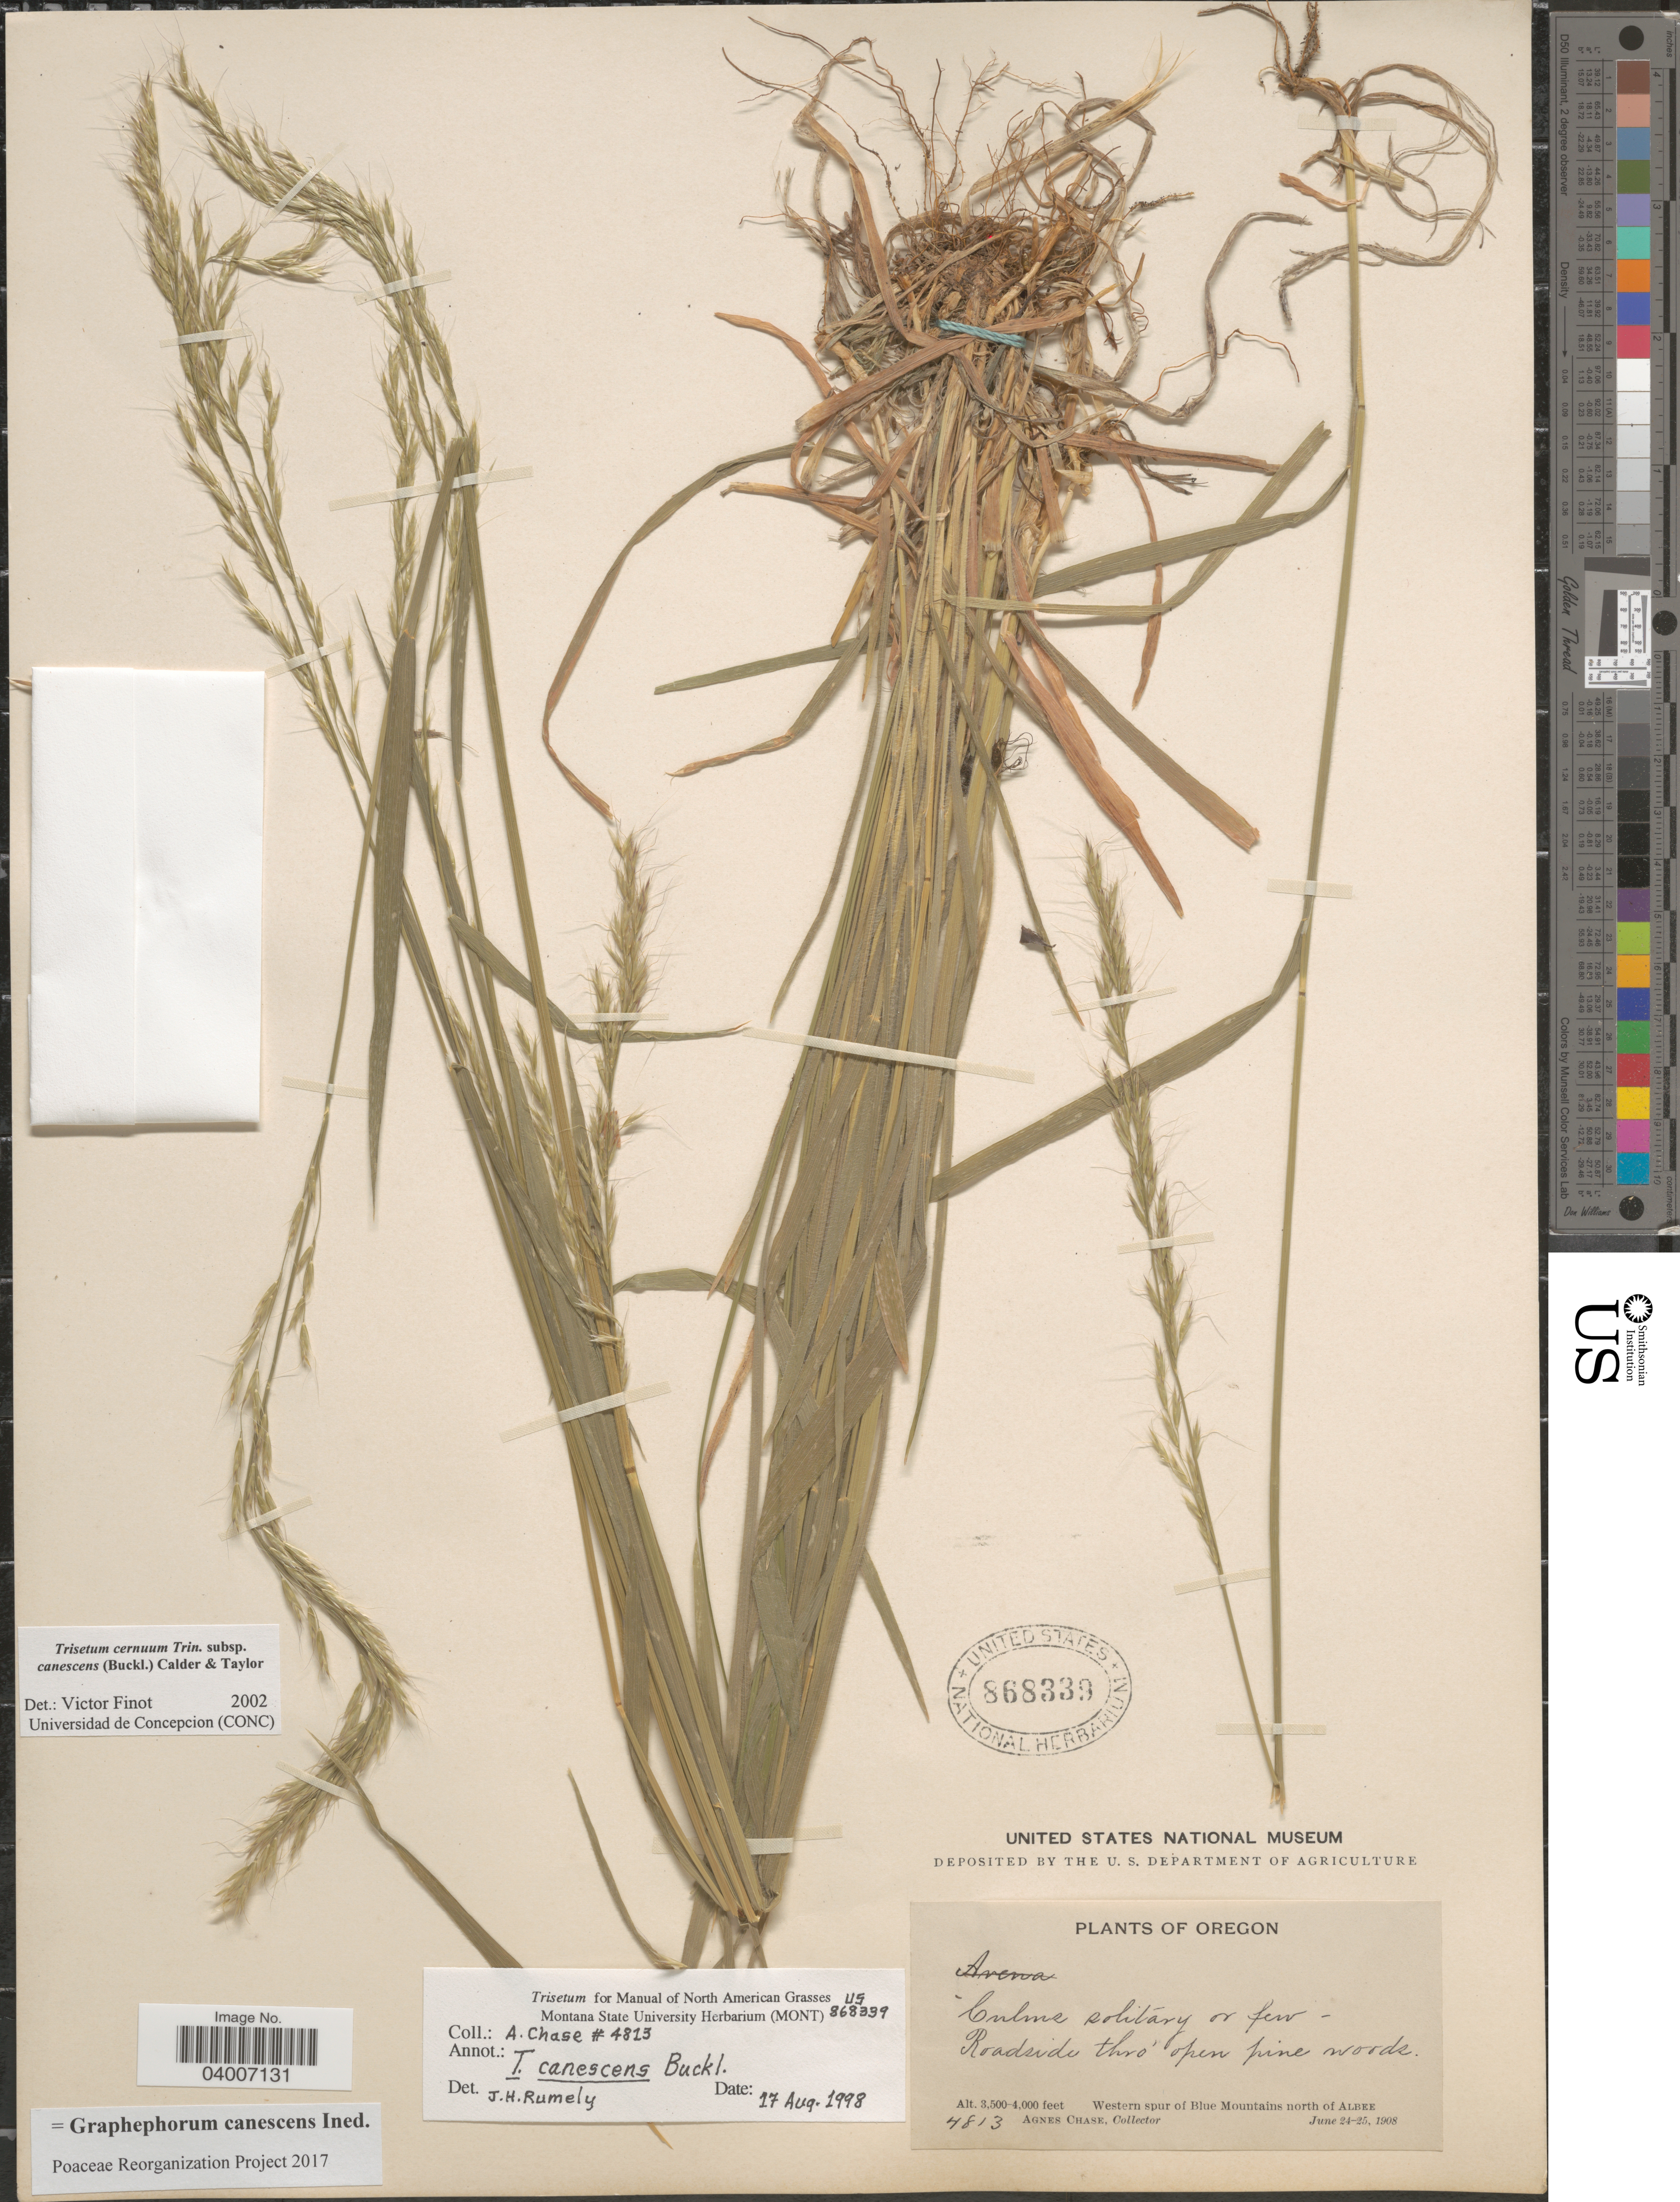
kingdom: Plantae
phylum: Tracheophyta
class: Liliopsida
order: Poales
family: Poaceae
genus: Graphephorum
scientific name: Graphephorum canescens ined.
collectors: A. Chase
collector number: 4813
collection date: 1908-06-24/1908-06-25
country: United States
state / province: Oregon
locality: Western spur of Blue Mountains north of Albee.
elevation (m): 1067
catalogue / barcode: US 868339